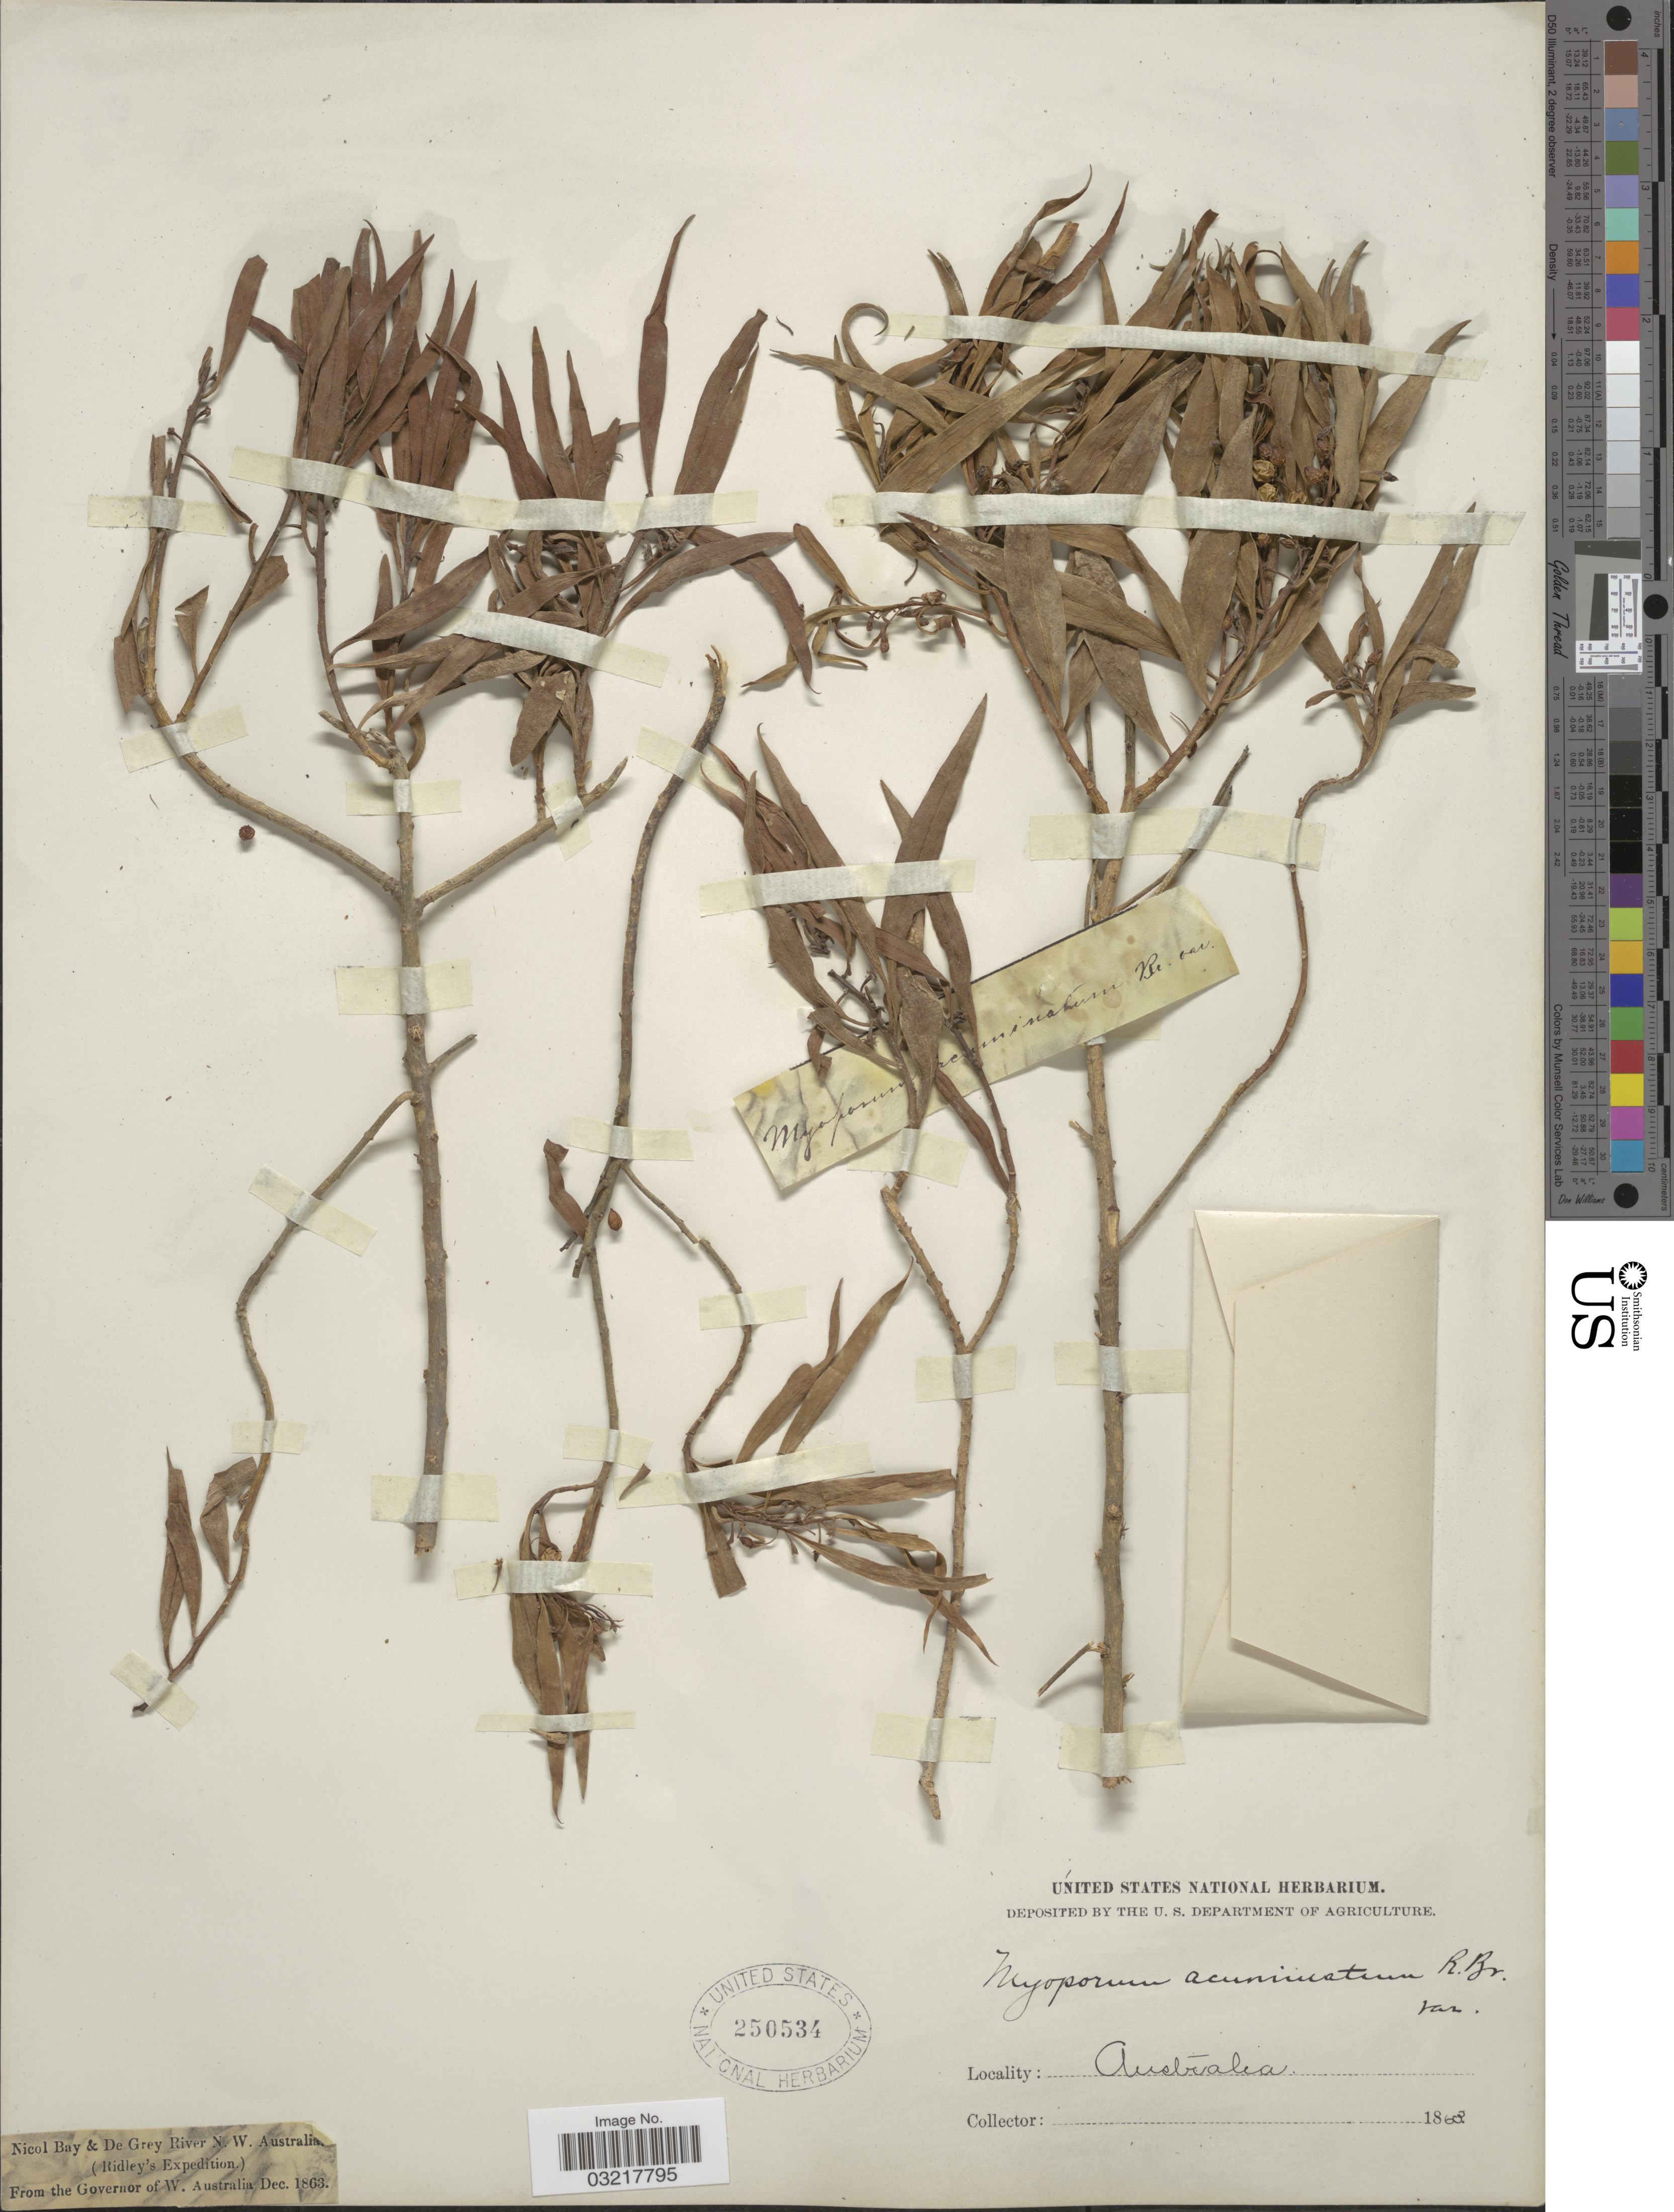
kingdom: Plantae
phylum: Tracheophyta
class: Magnoliopsida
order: Lamiales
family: Scrophulariaceae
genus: Myoporum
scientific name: Myoporum montanum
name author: R. Br.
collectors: -. Ridley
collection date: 1863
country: Australia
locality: Nicol Bay & De Grey River N.W. Australia.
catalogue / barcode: US 250534